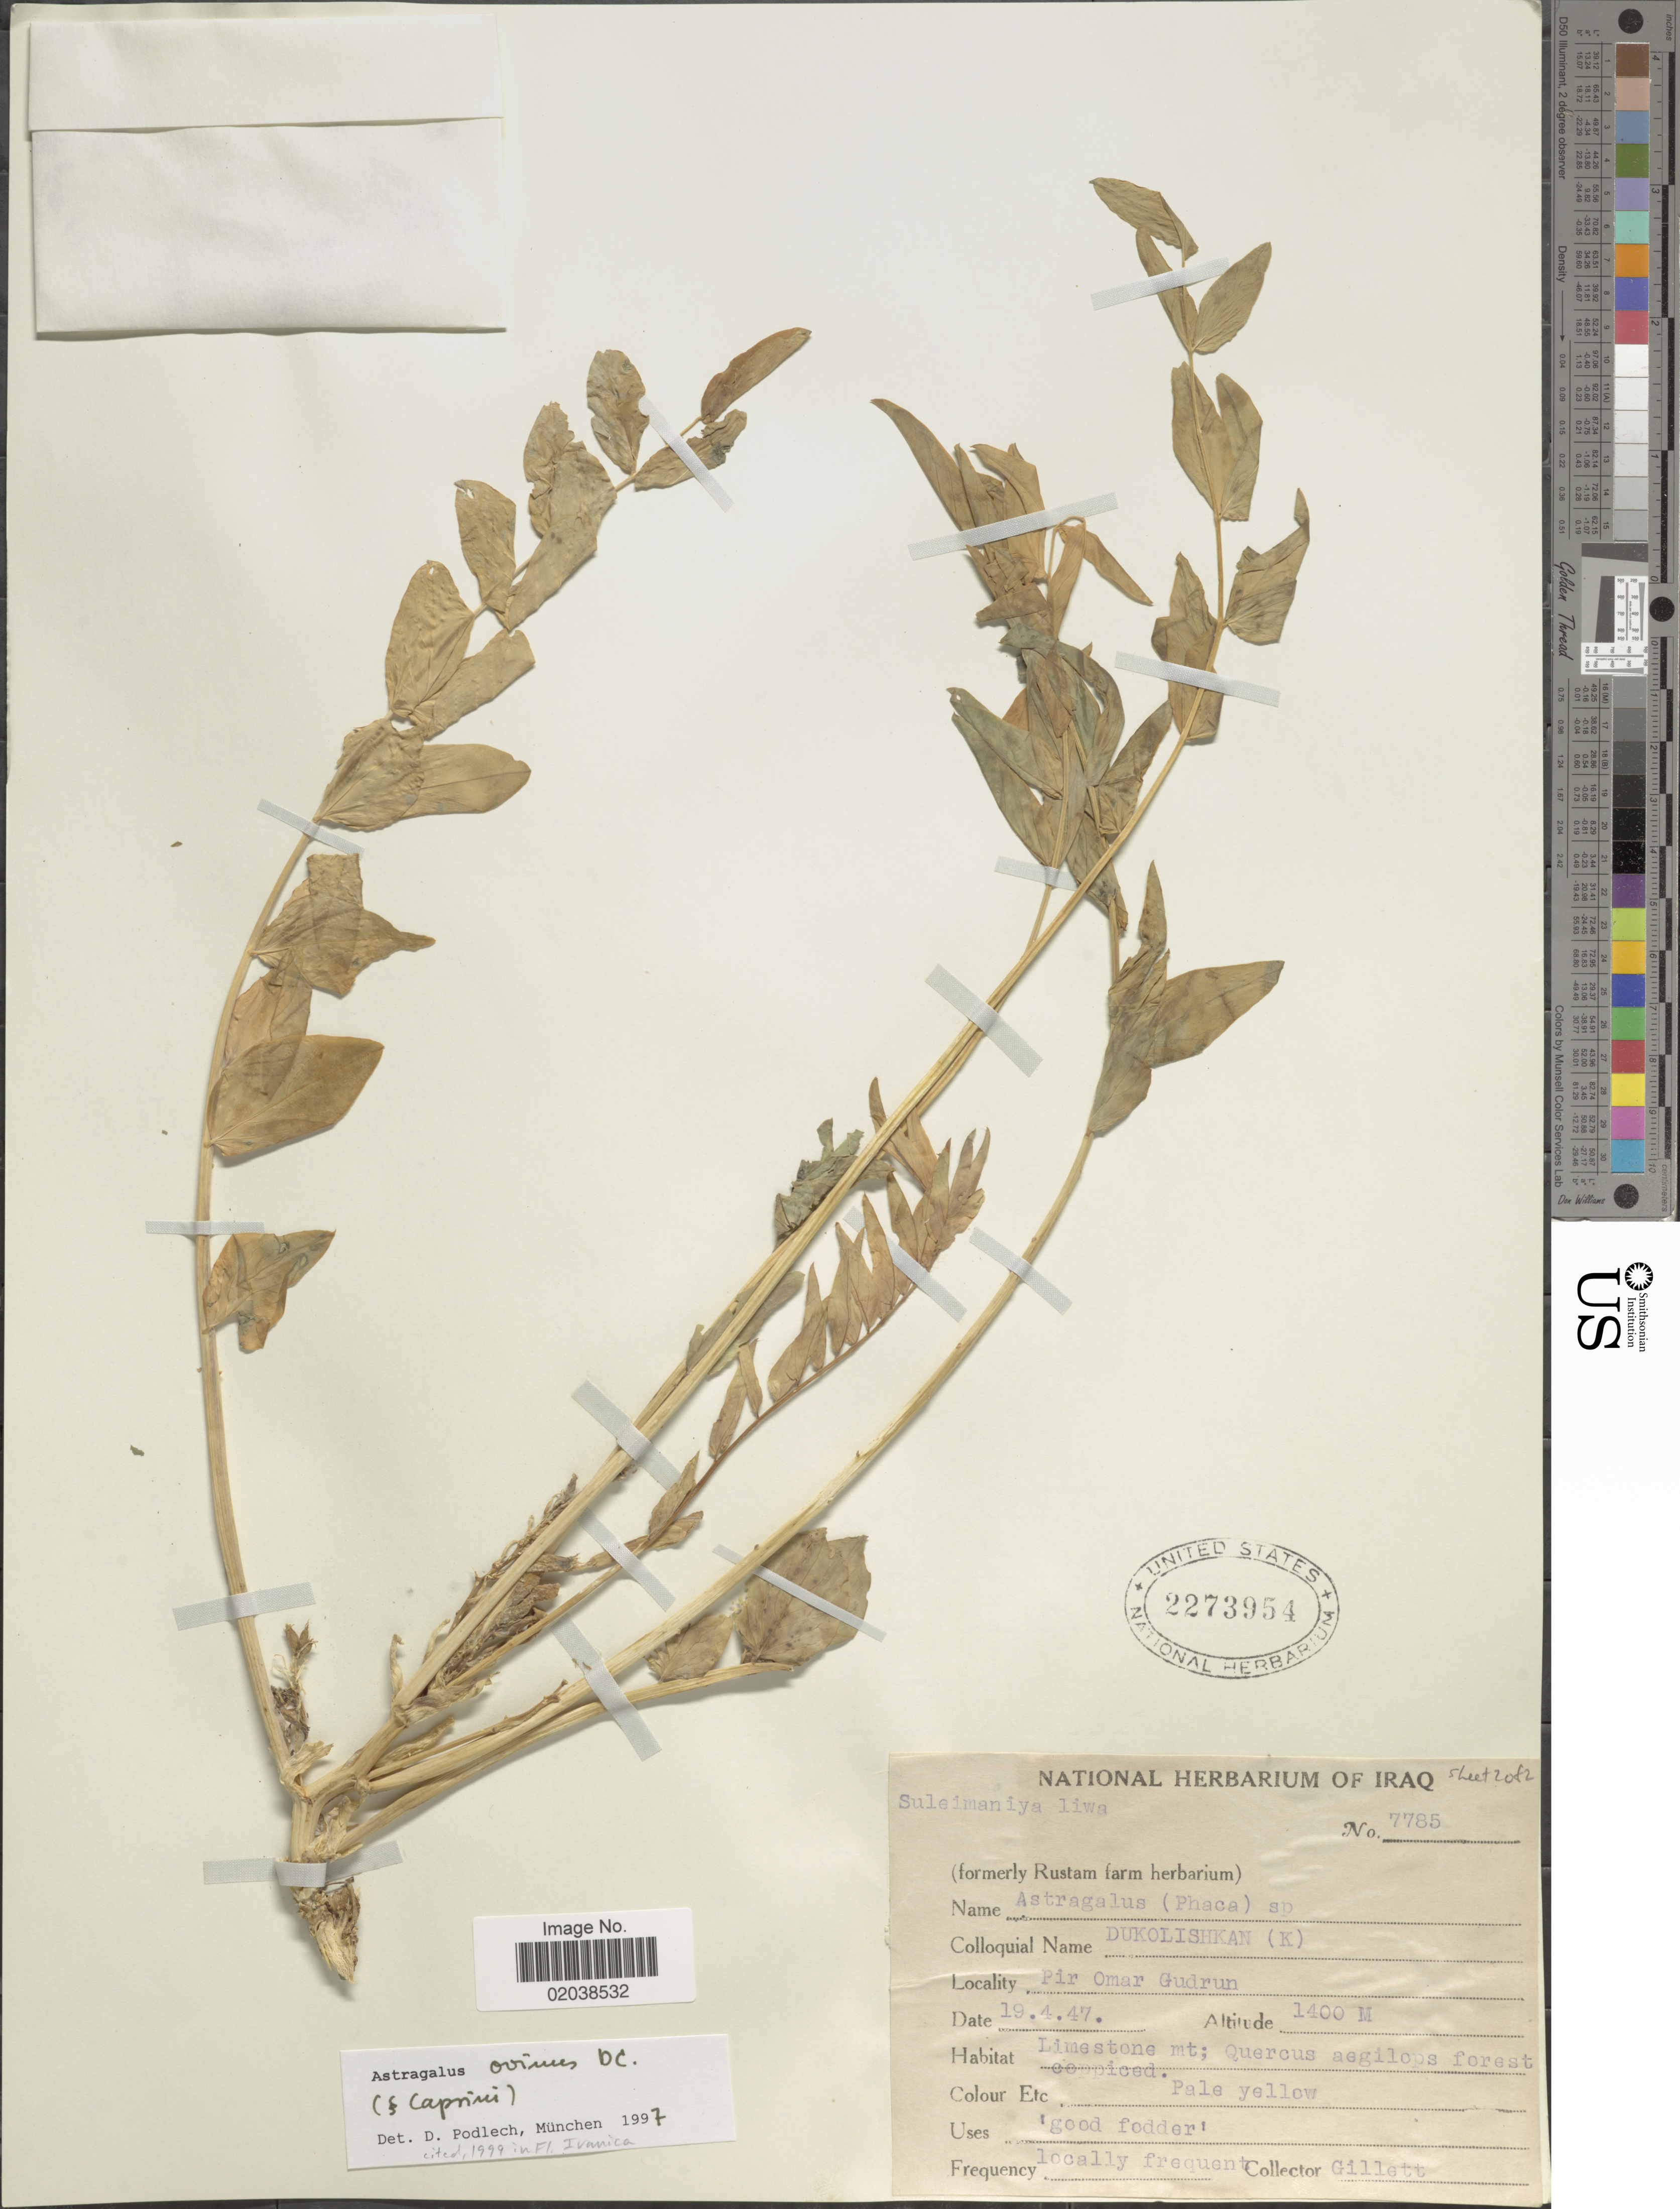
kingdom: Plantae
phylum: Tracheophyta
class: Magnoliopsida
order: Fabales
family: Fabaceae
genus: Astragalus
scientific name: Astragalus ovinus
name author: Boiss.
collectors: Gillett, --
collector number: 7785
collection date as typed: Transcribed d/m/y: 19/4/47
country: Iraq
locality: Pir Omar Gudrun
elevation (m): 1400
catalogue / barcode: US 2273954